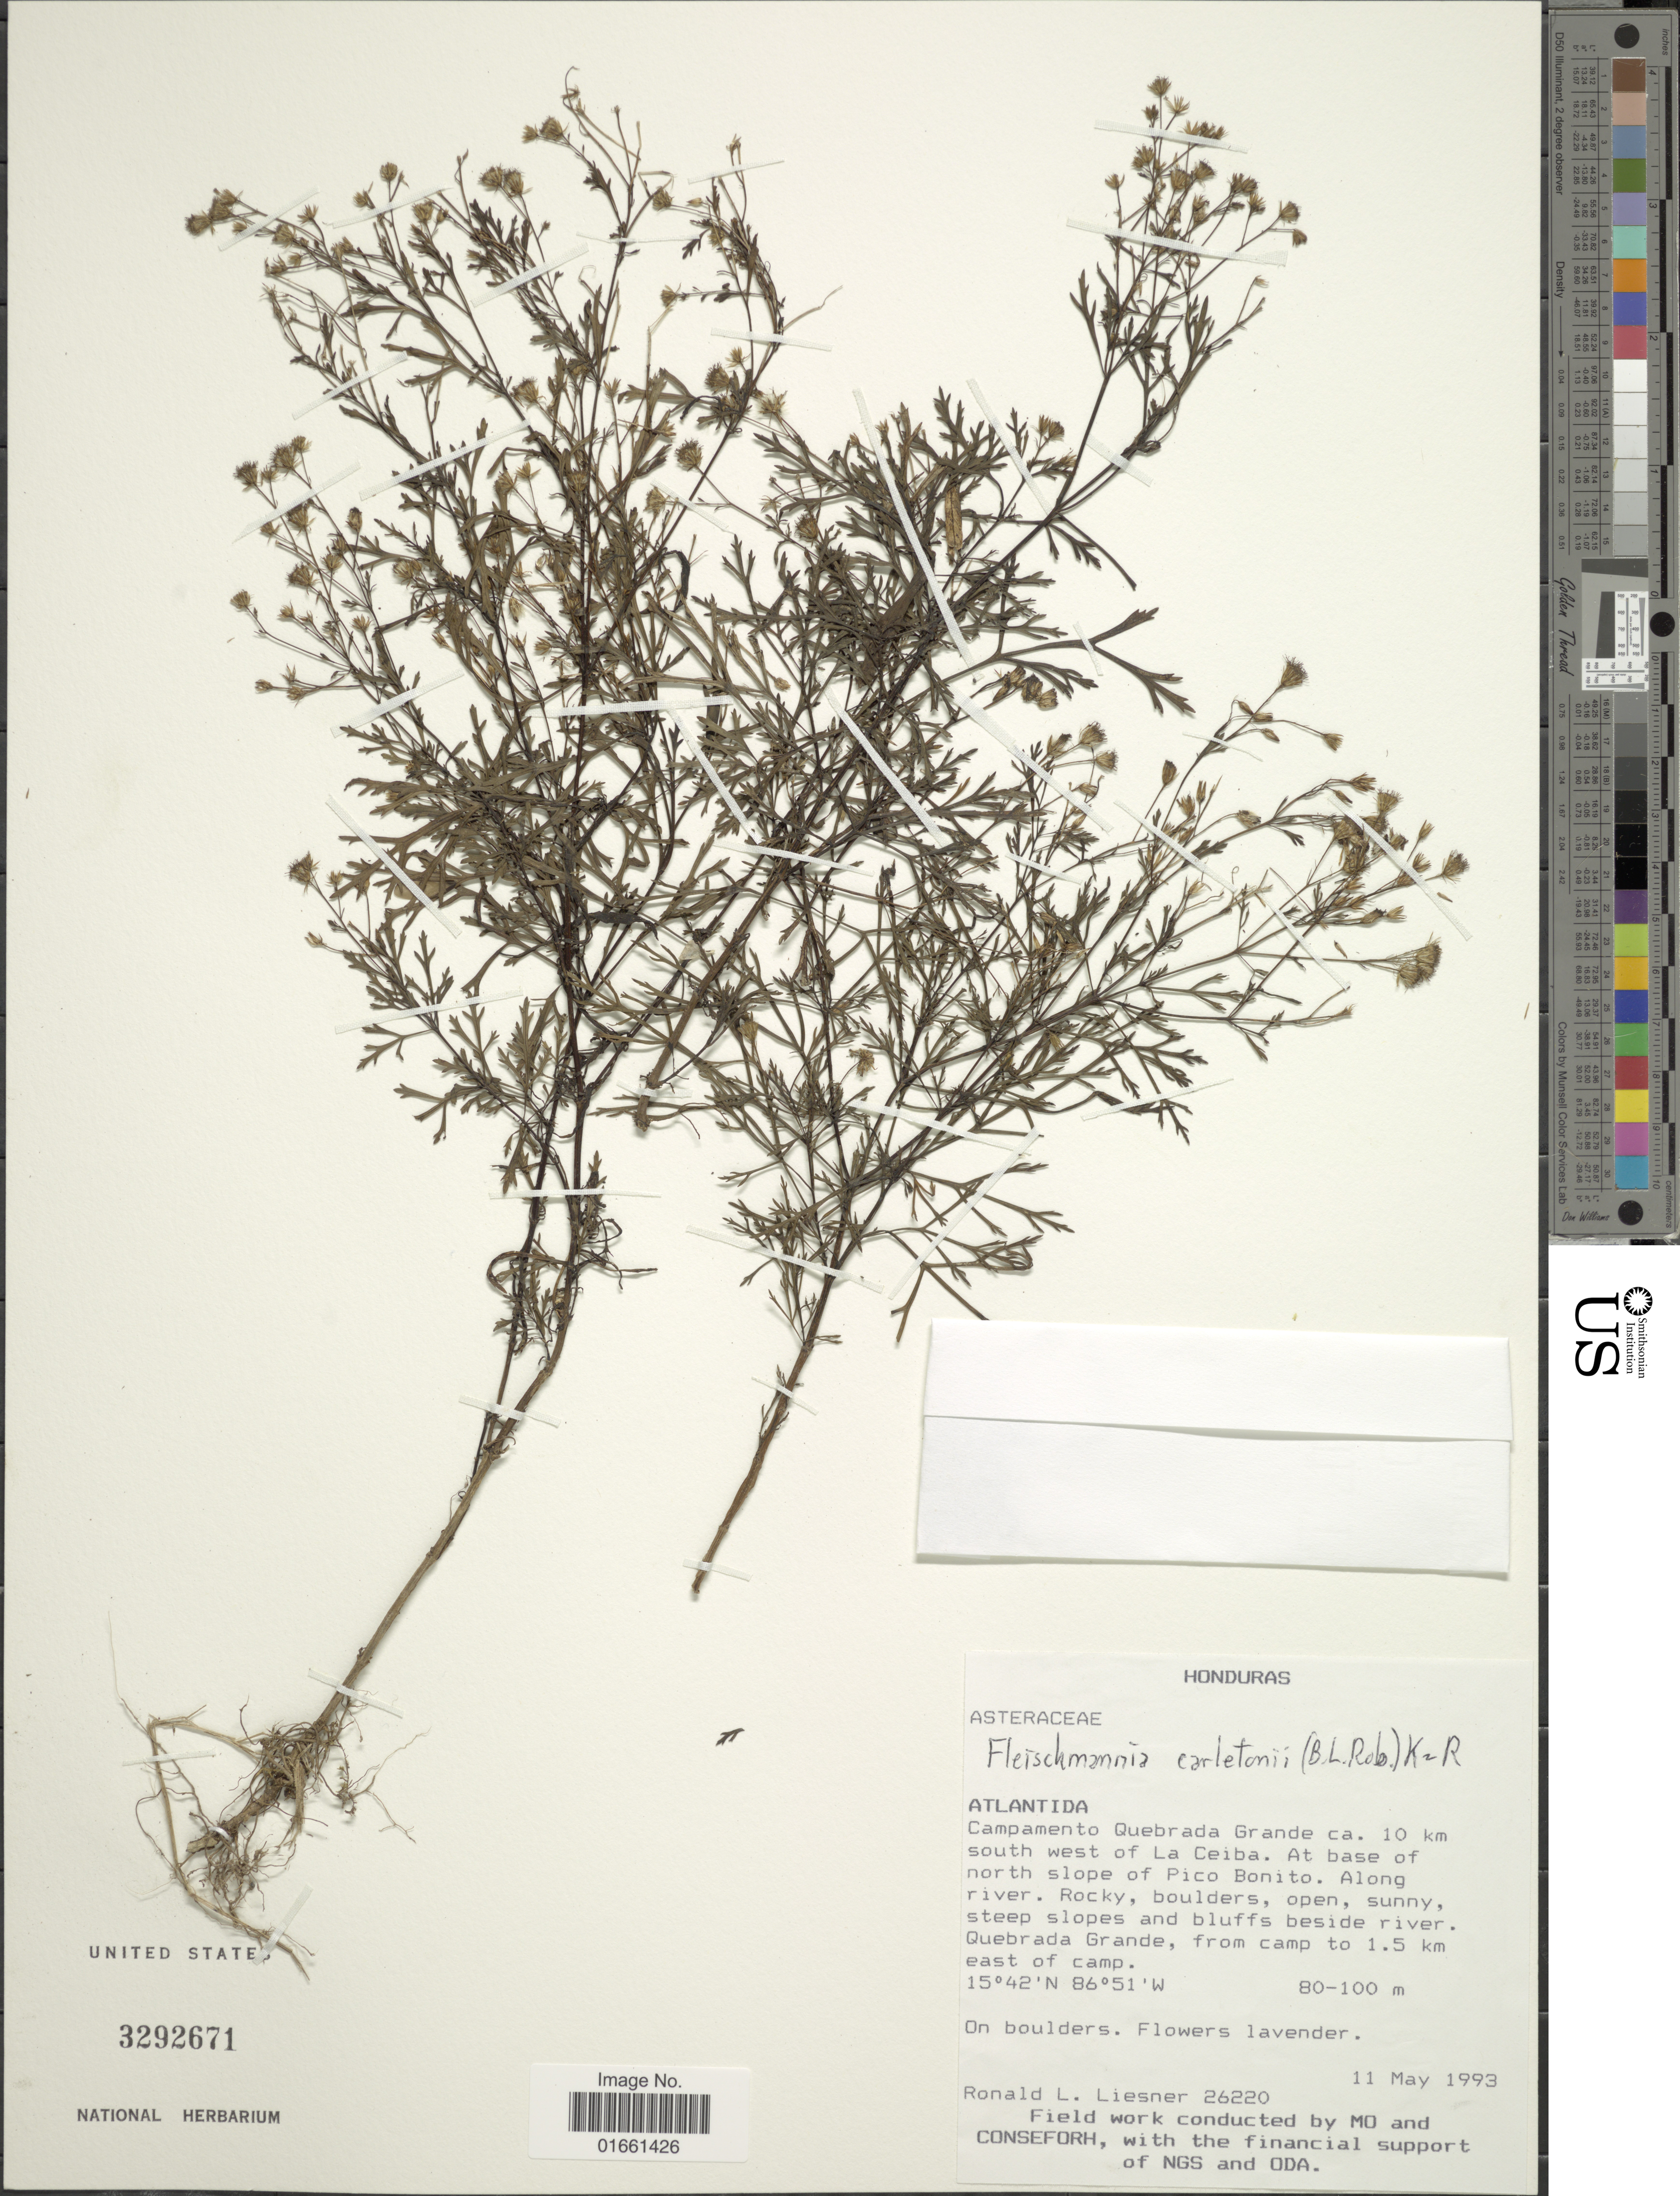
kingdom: Plantae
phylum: Tracheophyta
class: Magnoliopsida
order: Asterales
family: Asteraceae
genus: Fleischmannia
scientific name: Fleischmannia carletonii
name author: (B.L. Rob.) R.M. King & H. Rob.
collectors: R. L. Liesner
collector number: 26220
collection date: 1993-05-11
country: Honduras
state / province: Atlántida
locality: Campamento Quebrada Grande ca 10 km South west of la Ceiba, At base of north sloes of Pico Bonito, along river.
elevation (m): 80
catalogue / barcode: US 3292671